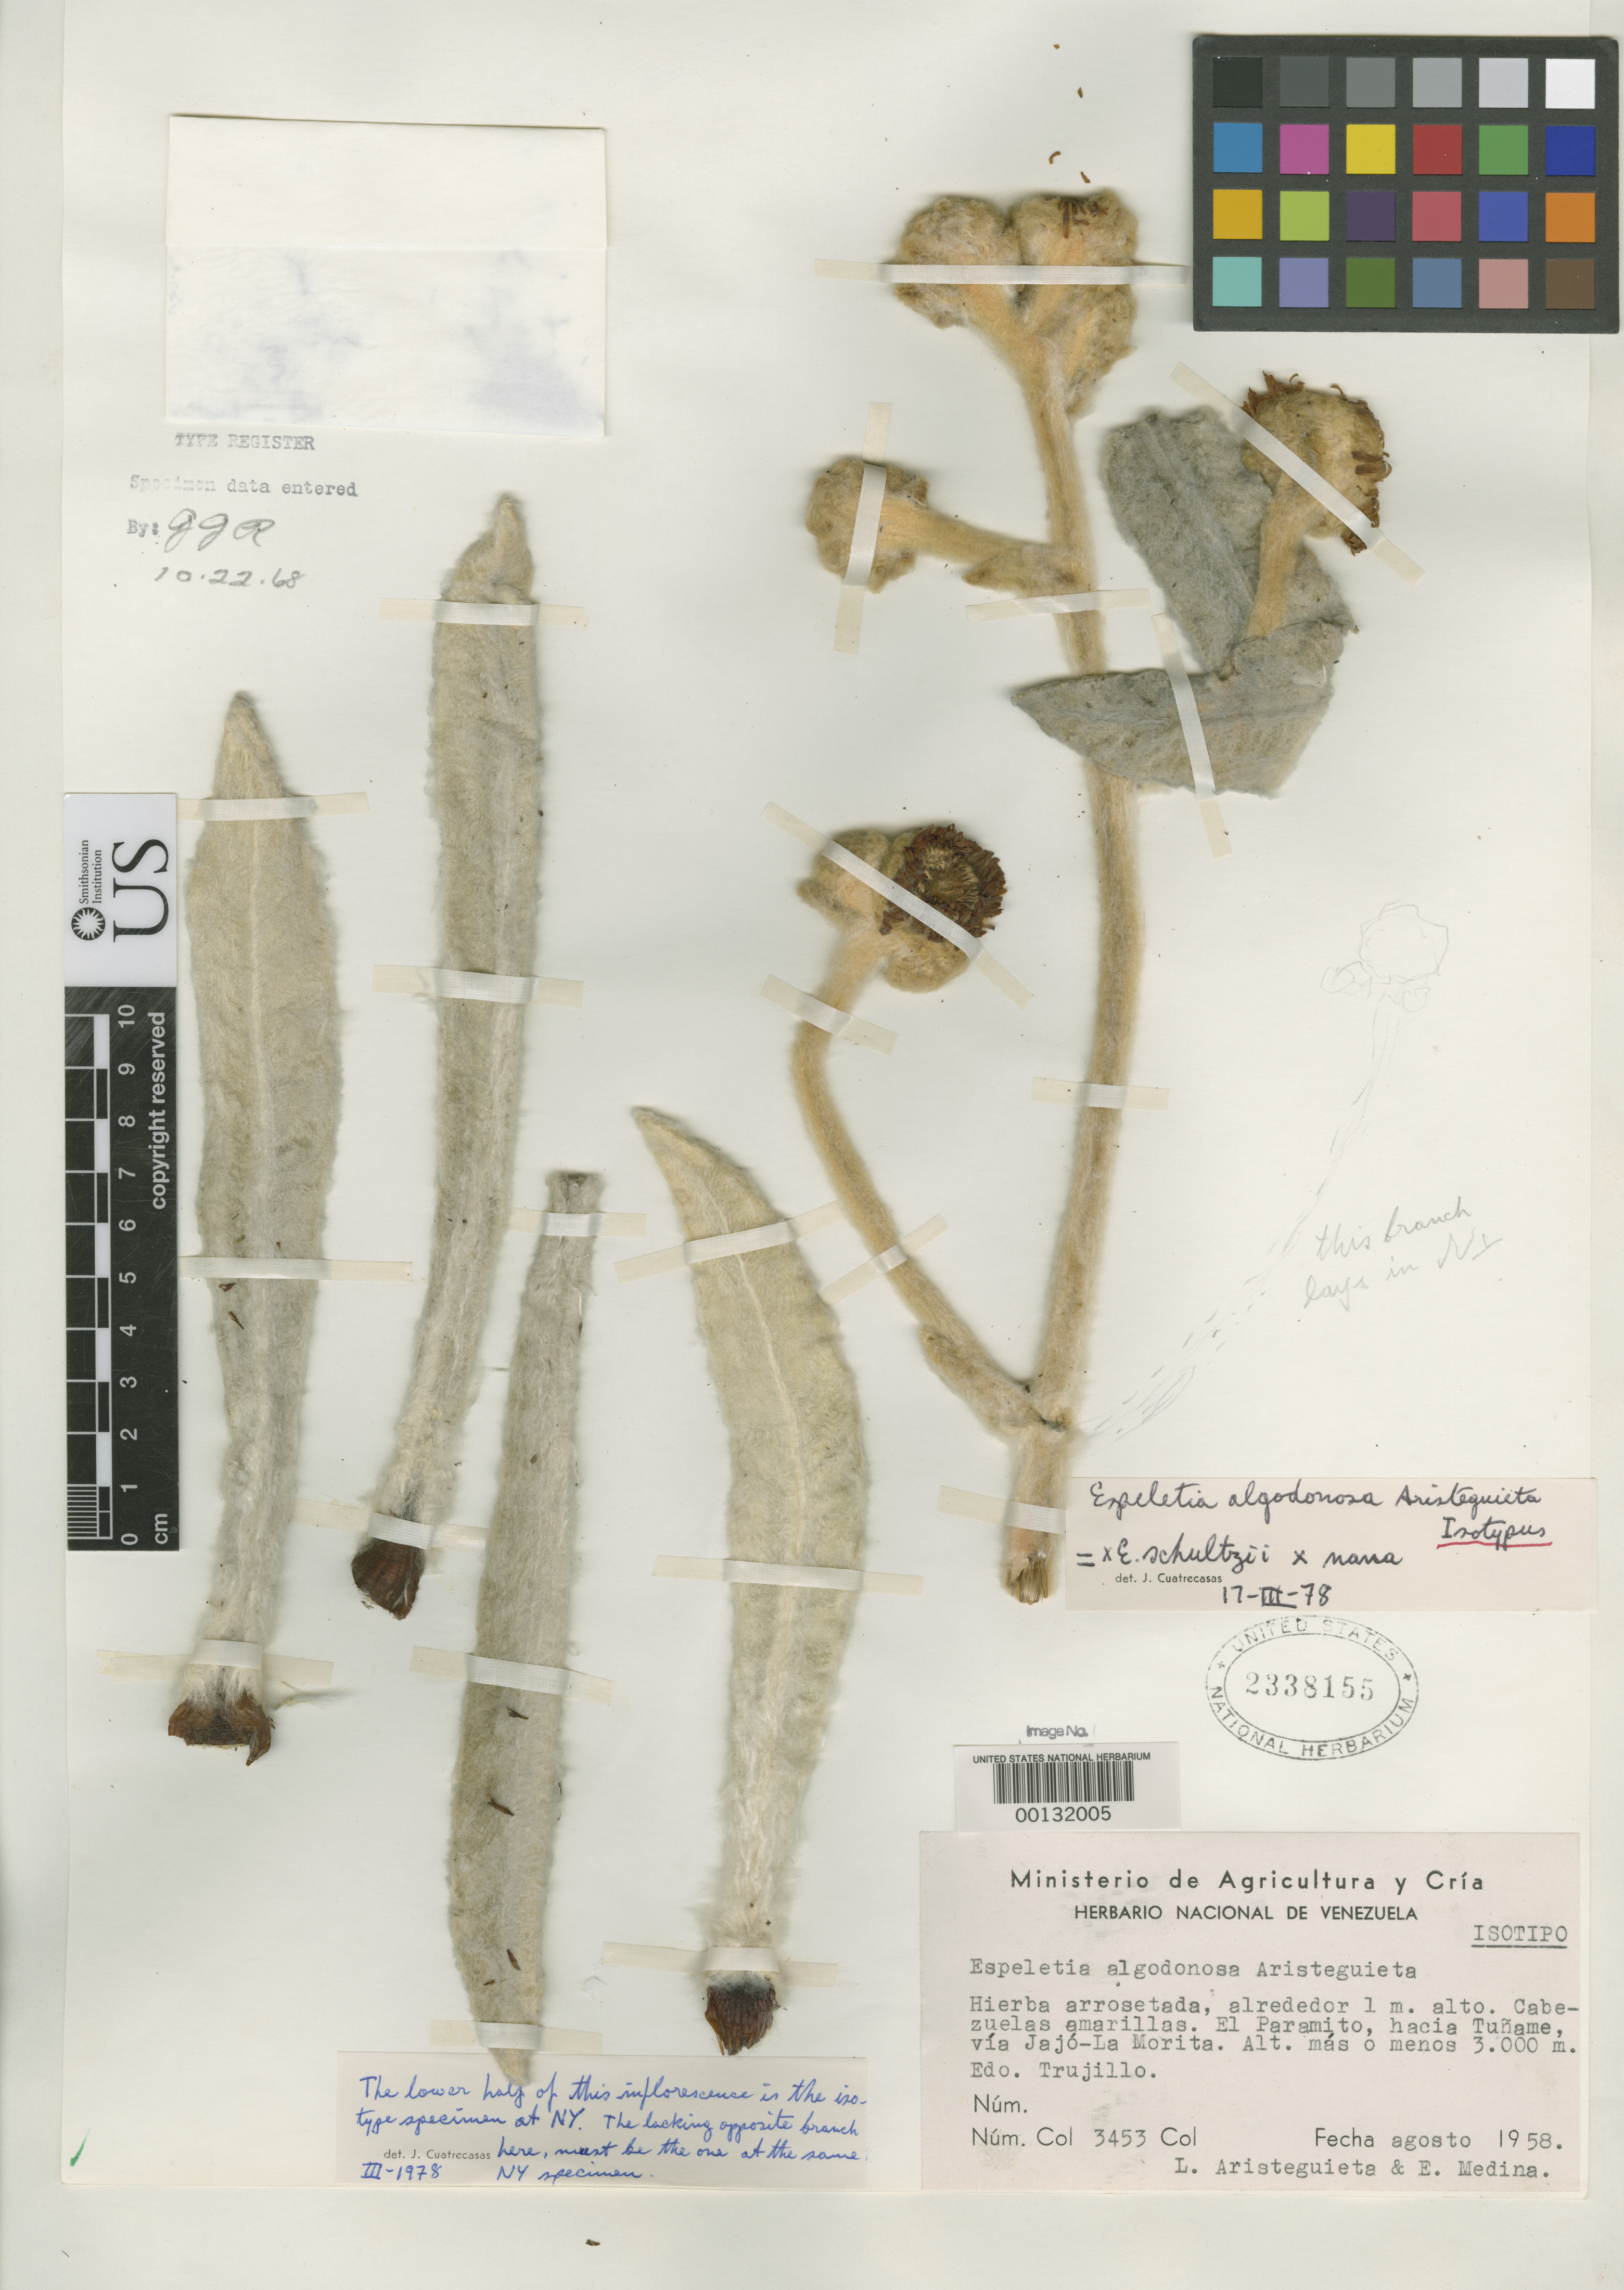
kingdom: Plantae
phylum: Tracheophyta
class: Magnoliopsida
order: Asterales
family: Asteraceae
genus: Espeletia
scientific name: Espeletia algodonosa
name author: Aristeg.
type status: Isotype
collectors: L. Aristeguieta & E. Medina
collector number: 3453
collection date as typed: Aug 1958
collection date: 1958-08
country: Venezuela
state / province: Trujillo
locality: El Paramito, hacia Tuname, Via Jojo-La Morita. [El Paramito, towards Tuname, Jojo-La Morita road.]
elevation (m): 3000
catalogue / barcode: US 2338155